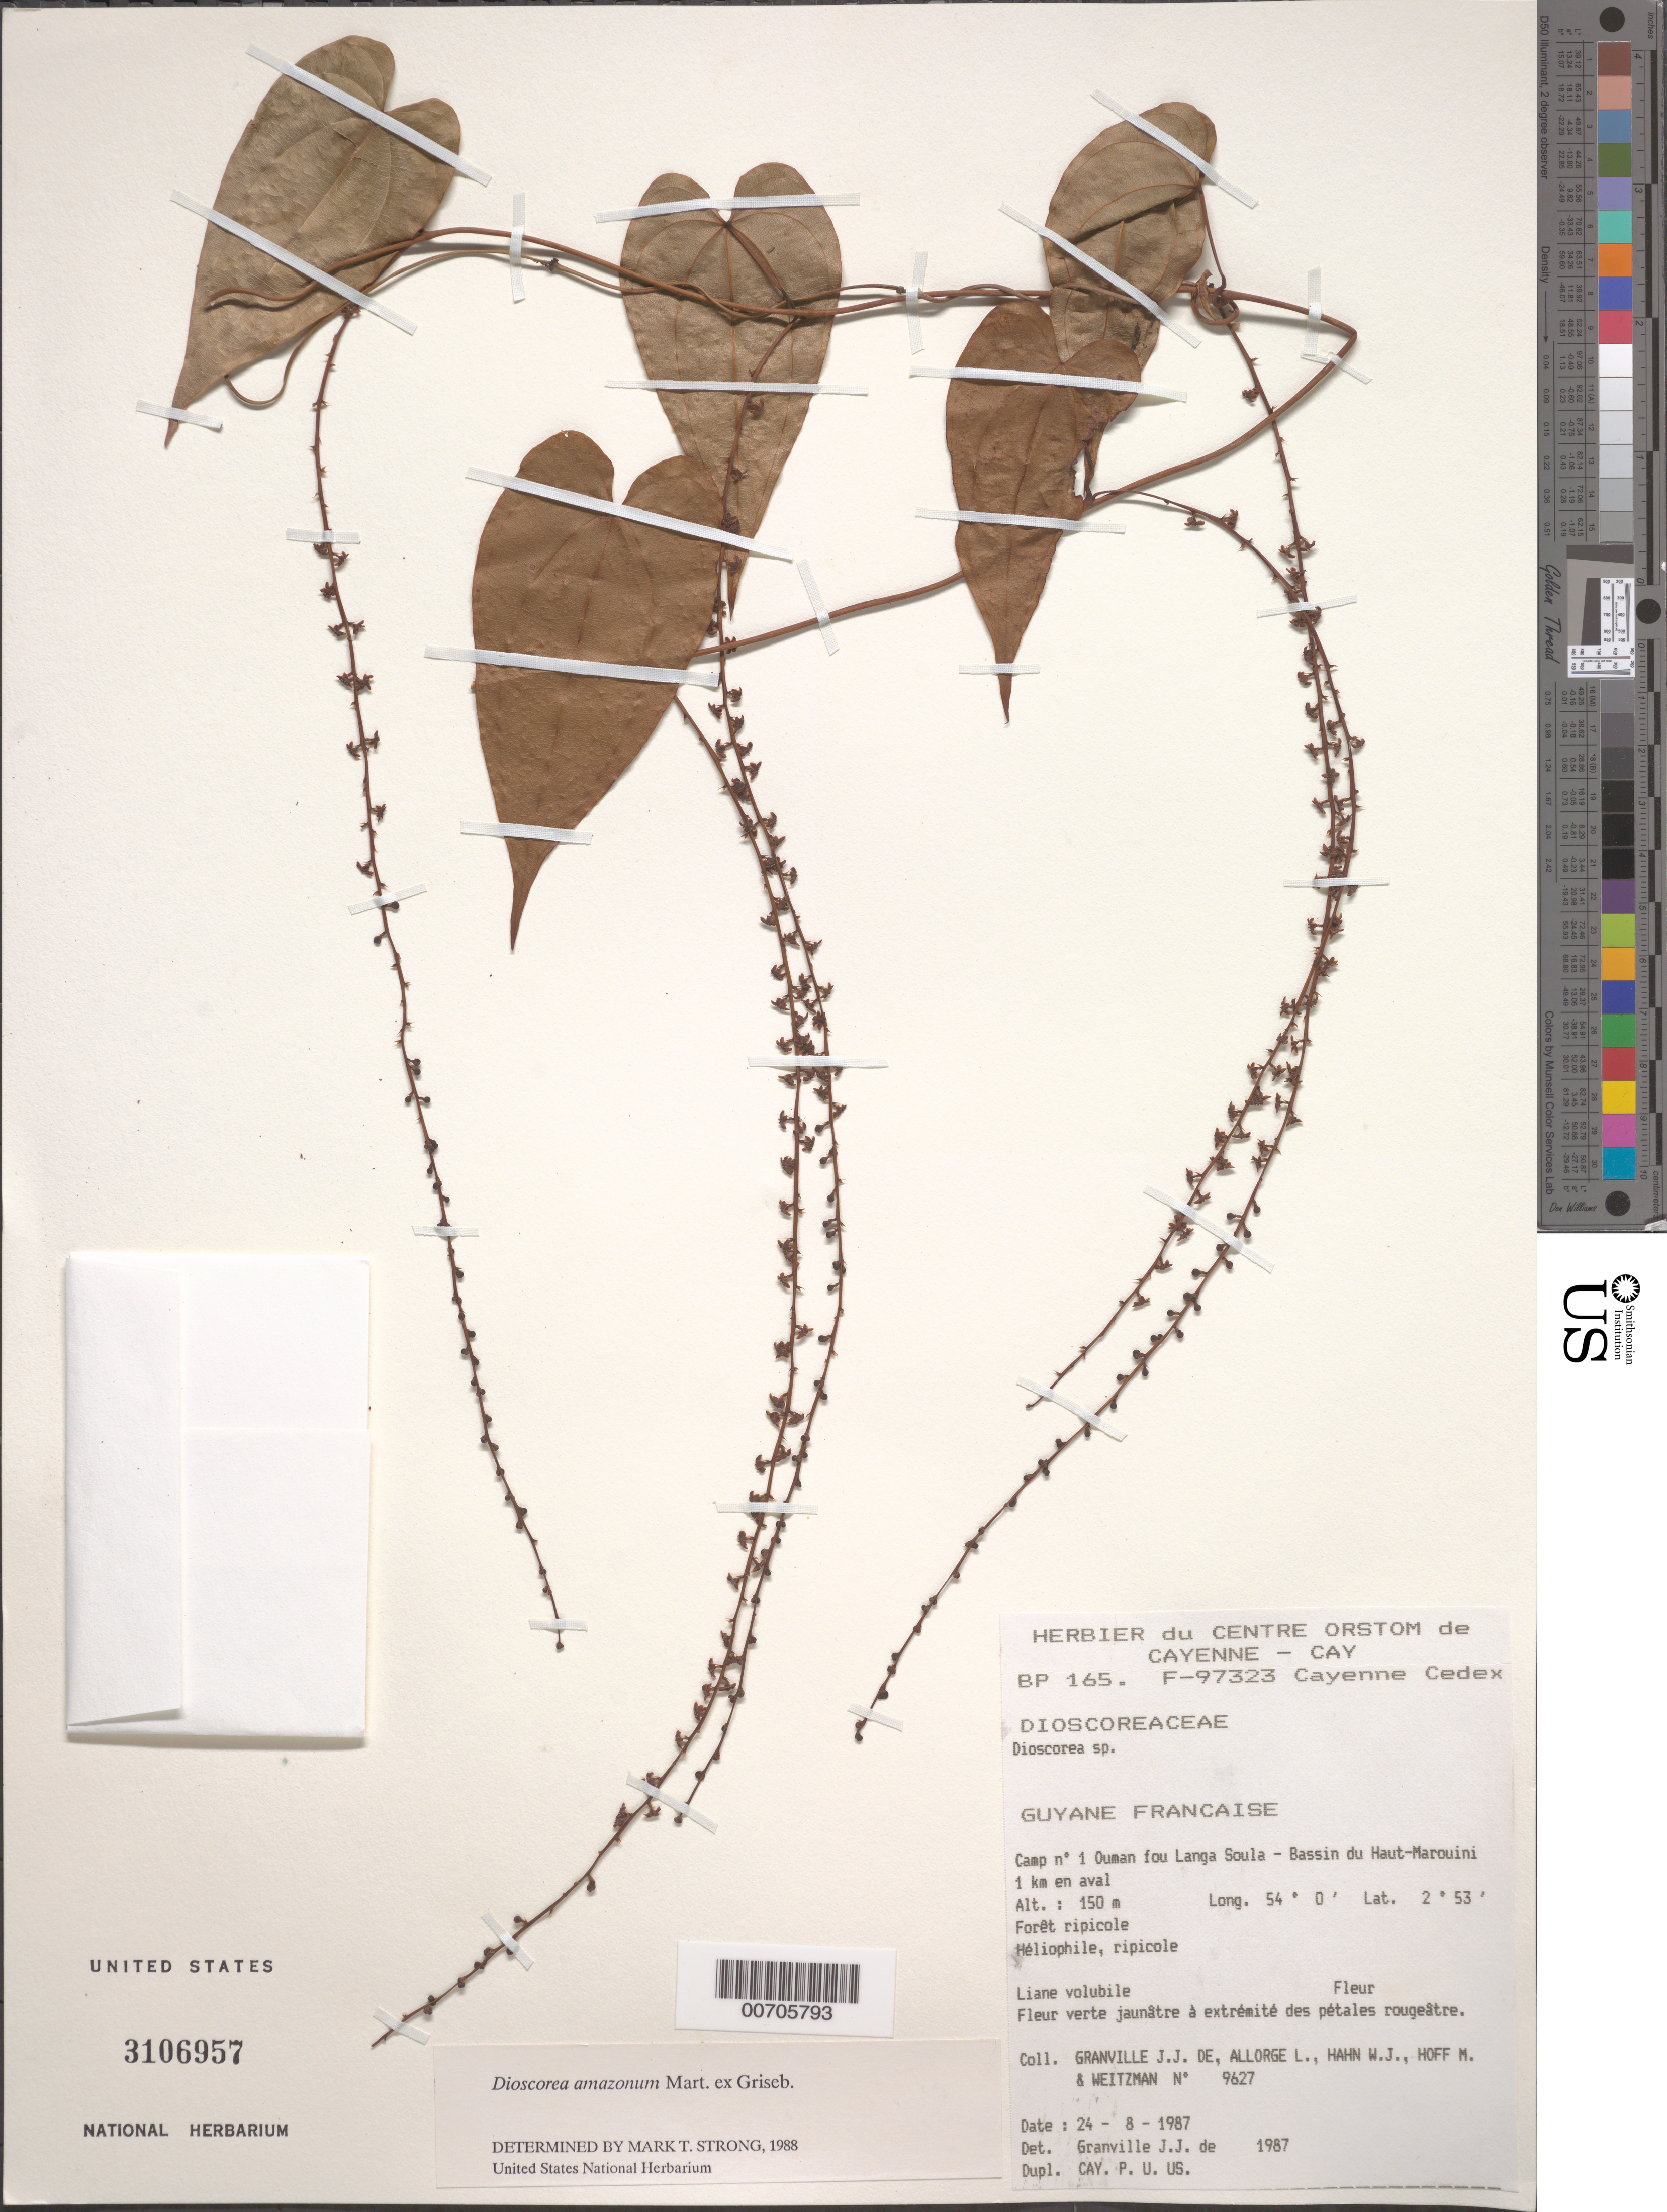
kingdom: Plantae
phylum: Tracheophyta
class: Liliopsida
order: Dioscoreales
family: Dioscoreaceae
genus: Dioscorea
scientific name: Dioscorea amazonum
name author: Mart. ex Griseb.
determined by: Strong, M. T., (US), Smithsonian Institution - National Museum of Natural History (UNITED STATES)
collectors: J.-J. de Granville, L. Allorge, W. J. Hahn, M. Hoff & A. L. Weitzman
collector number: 9627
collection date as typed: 24-Aug-87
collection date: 1987-08-24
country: French Guiana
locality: Ouman fou Langa Soula, Camp #1, Bassin du Haut-Marouini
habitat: Forêt ripicole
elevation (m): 150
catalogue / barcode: US 3106957